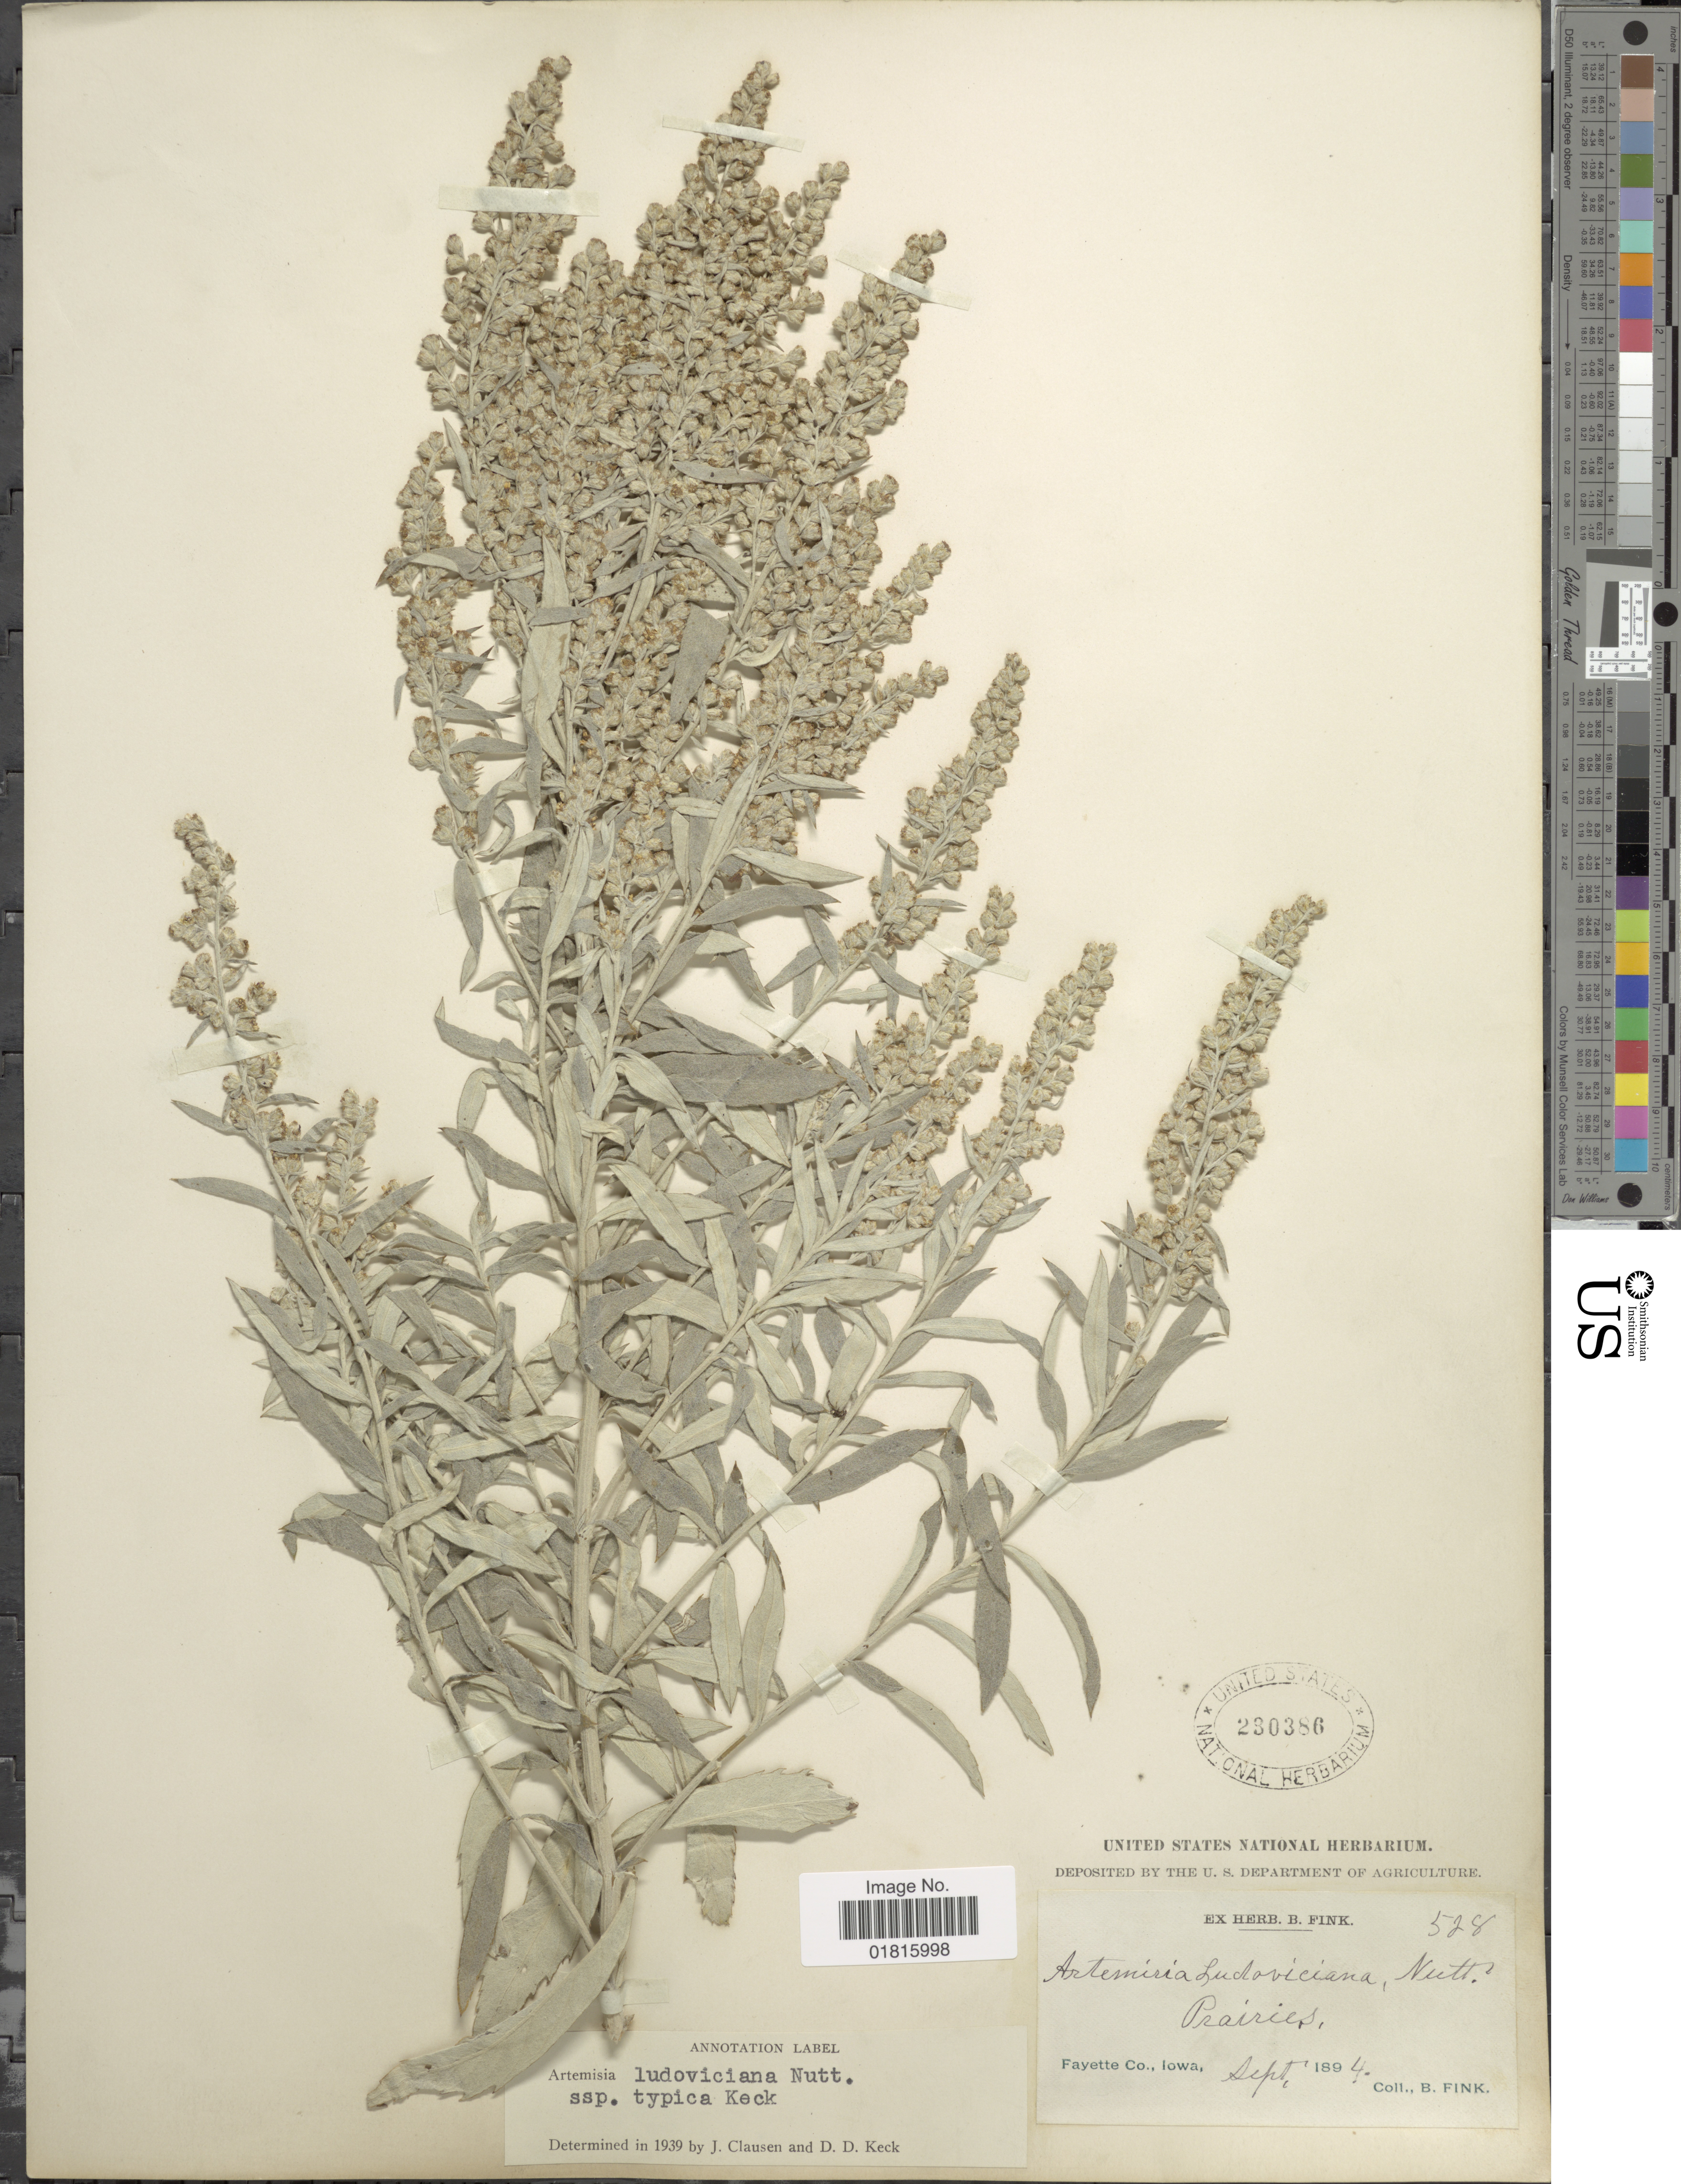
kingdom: Plantae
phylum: Tracheophyta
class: Magnoliopsida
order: Asterales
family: Asteraceae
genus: Artemisia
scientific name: Artemisia ludoviciana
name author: Nutt.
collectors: B. Fink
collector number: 528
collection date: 1894-09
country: United States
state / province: Iowa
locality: Prairies, Fayette Co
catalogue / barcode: US 230386